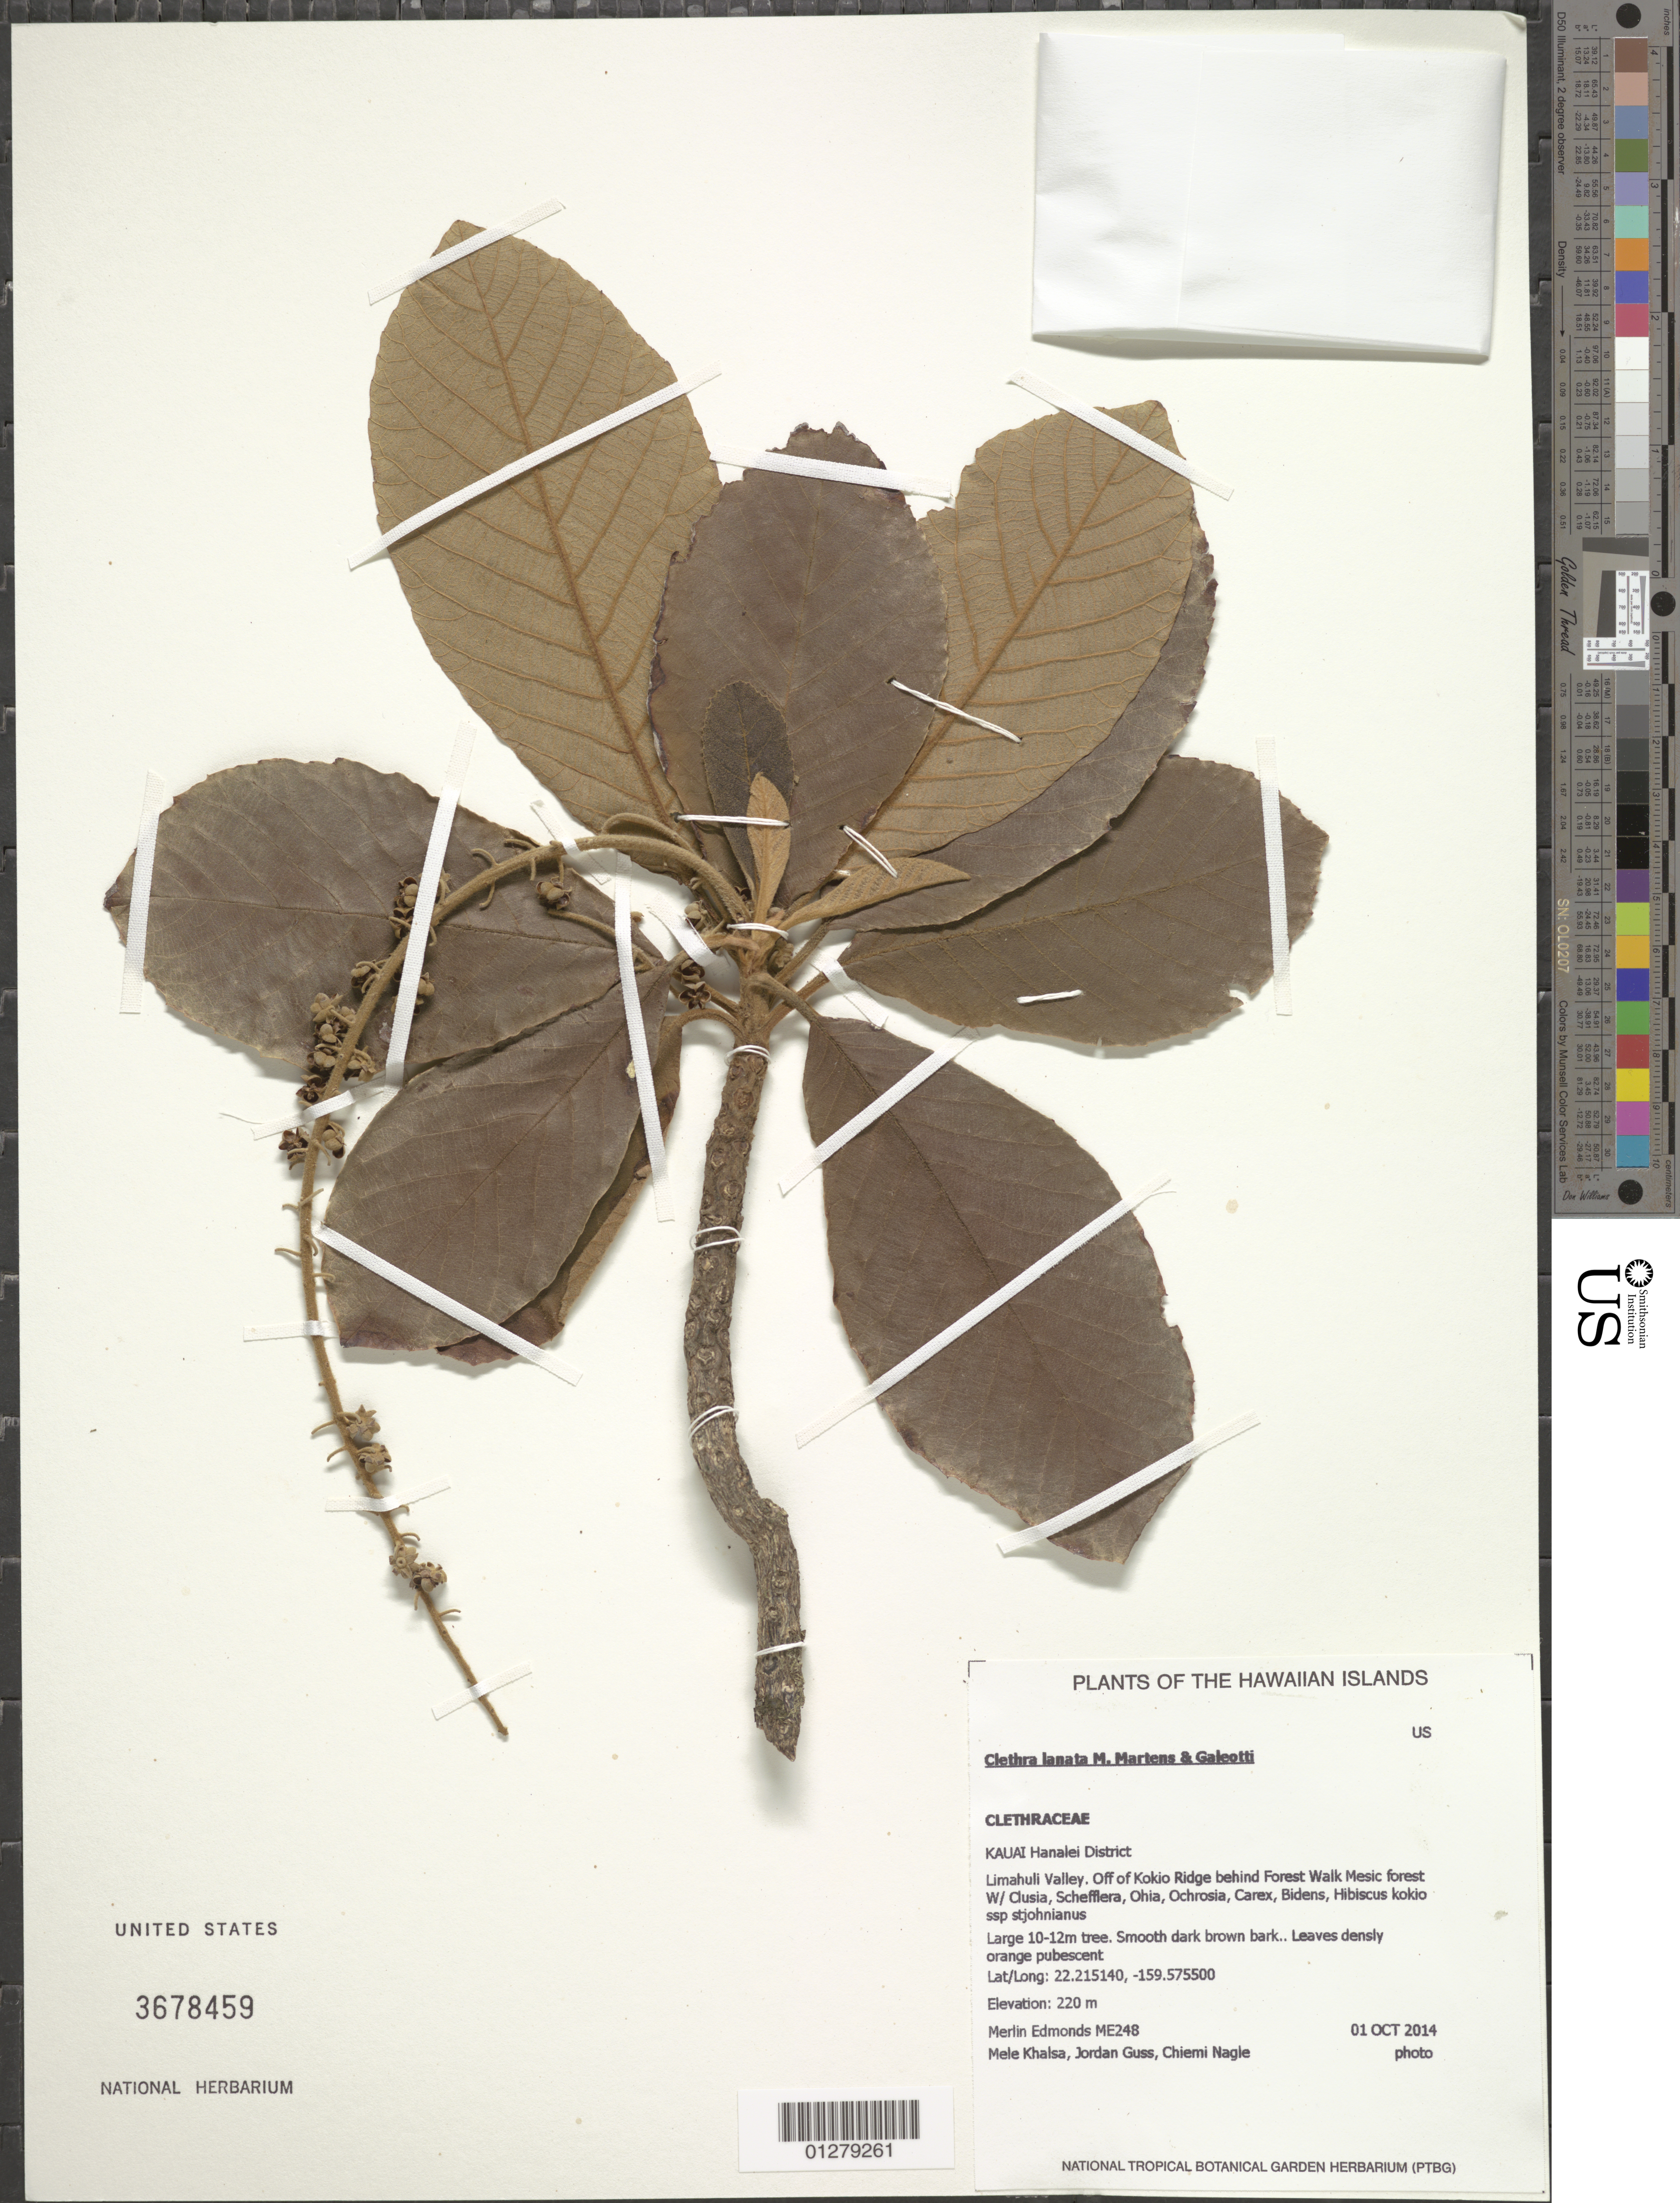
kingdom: Plantae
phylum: Tracheophyta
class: Magnoliopsida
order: Ericales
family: Clethraceae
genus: Clethra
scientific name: Clethra lanata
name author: M. Martens & Galeotti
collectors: M. Edmonds, M. Khalsa, J. Guss & C. Nagle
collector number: ME248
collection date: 2014-10-01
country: United States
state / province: Hawaii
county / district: Kauai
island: Kaua'i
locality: Hanalei District, Limahuli Valley, off of Kokio ridge behind Forest Walk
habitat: Mesic forest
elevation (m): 220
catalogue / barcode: US 3678459